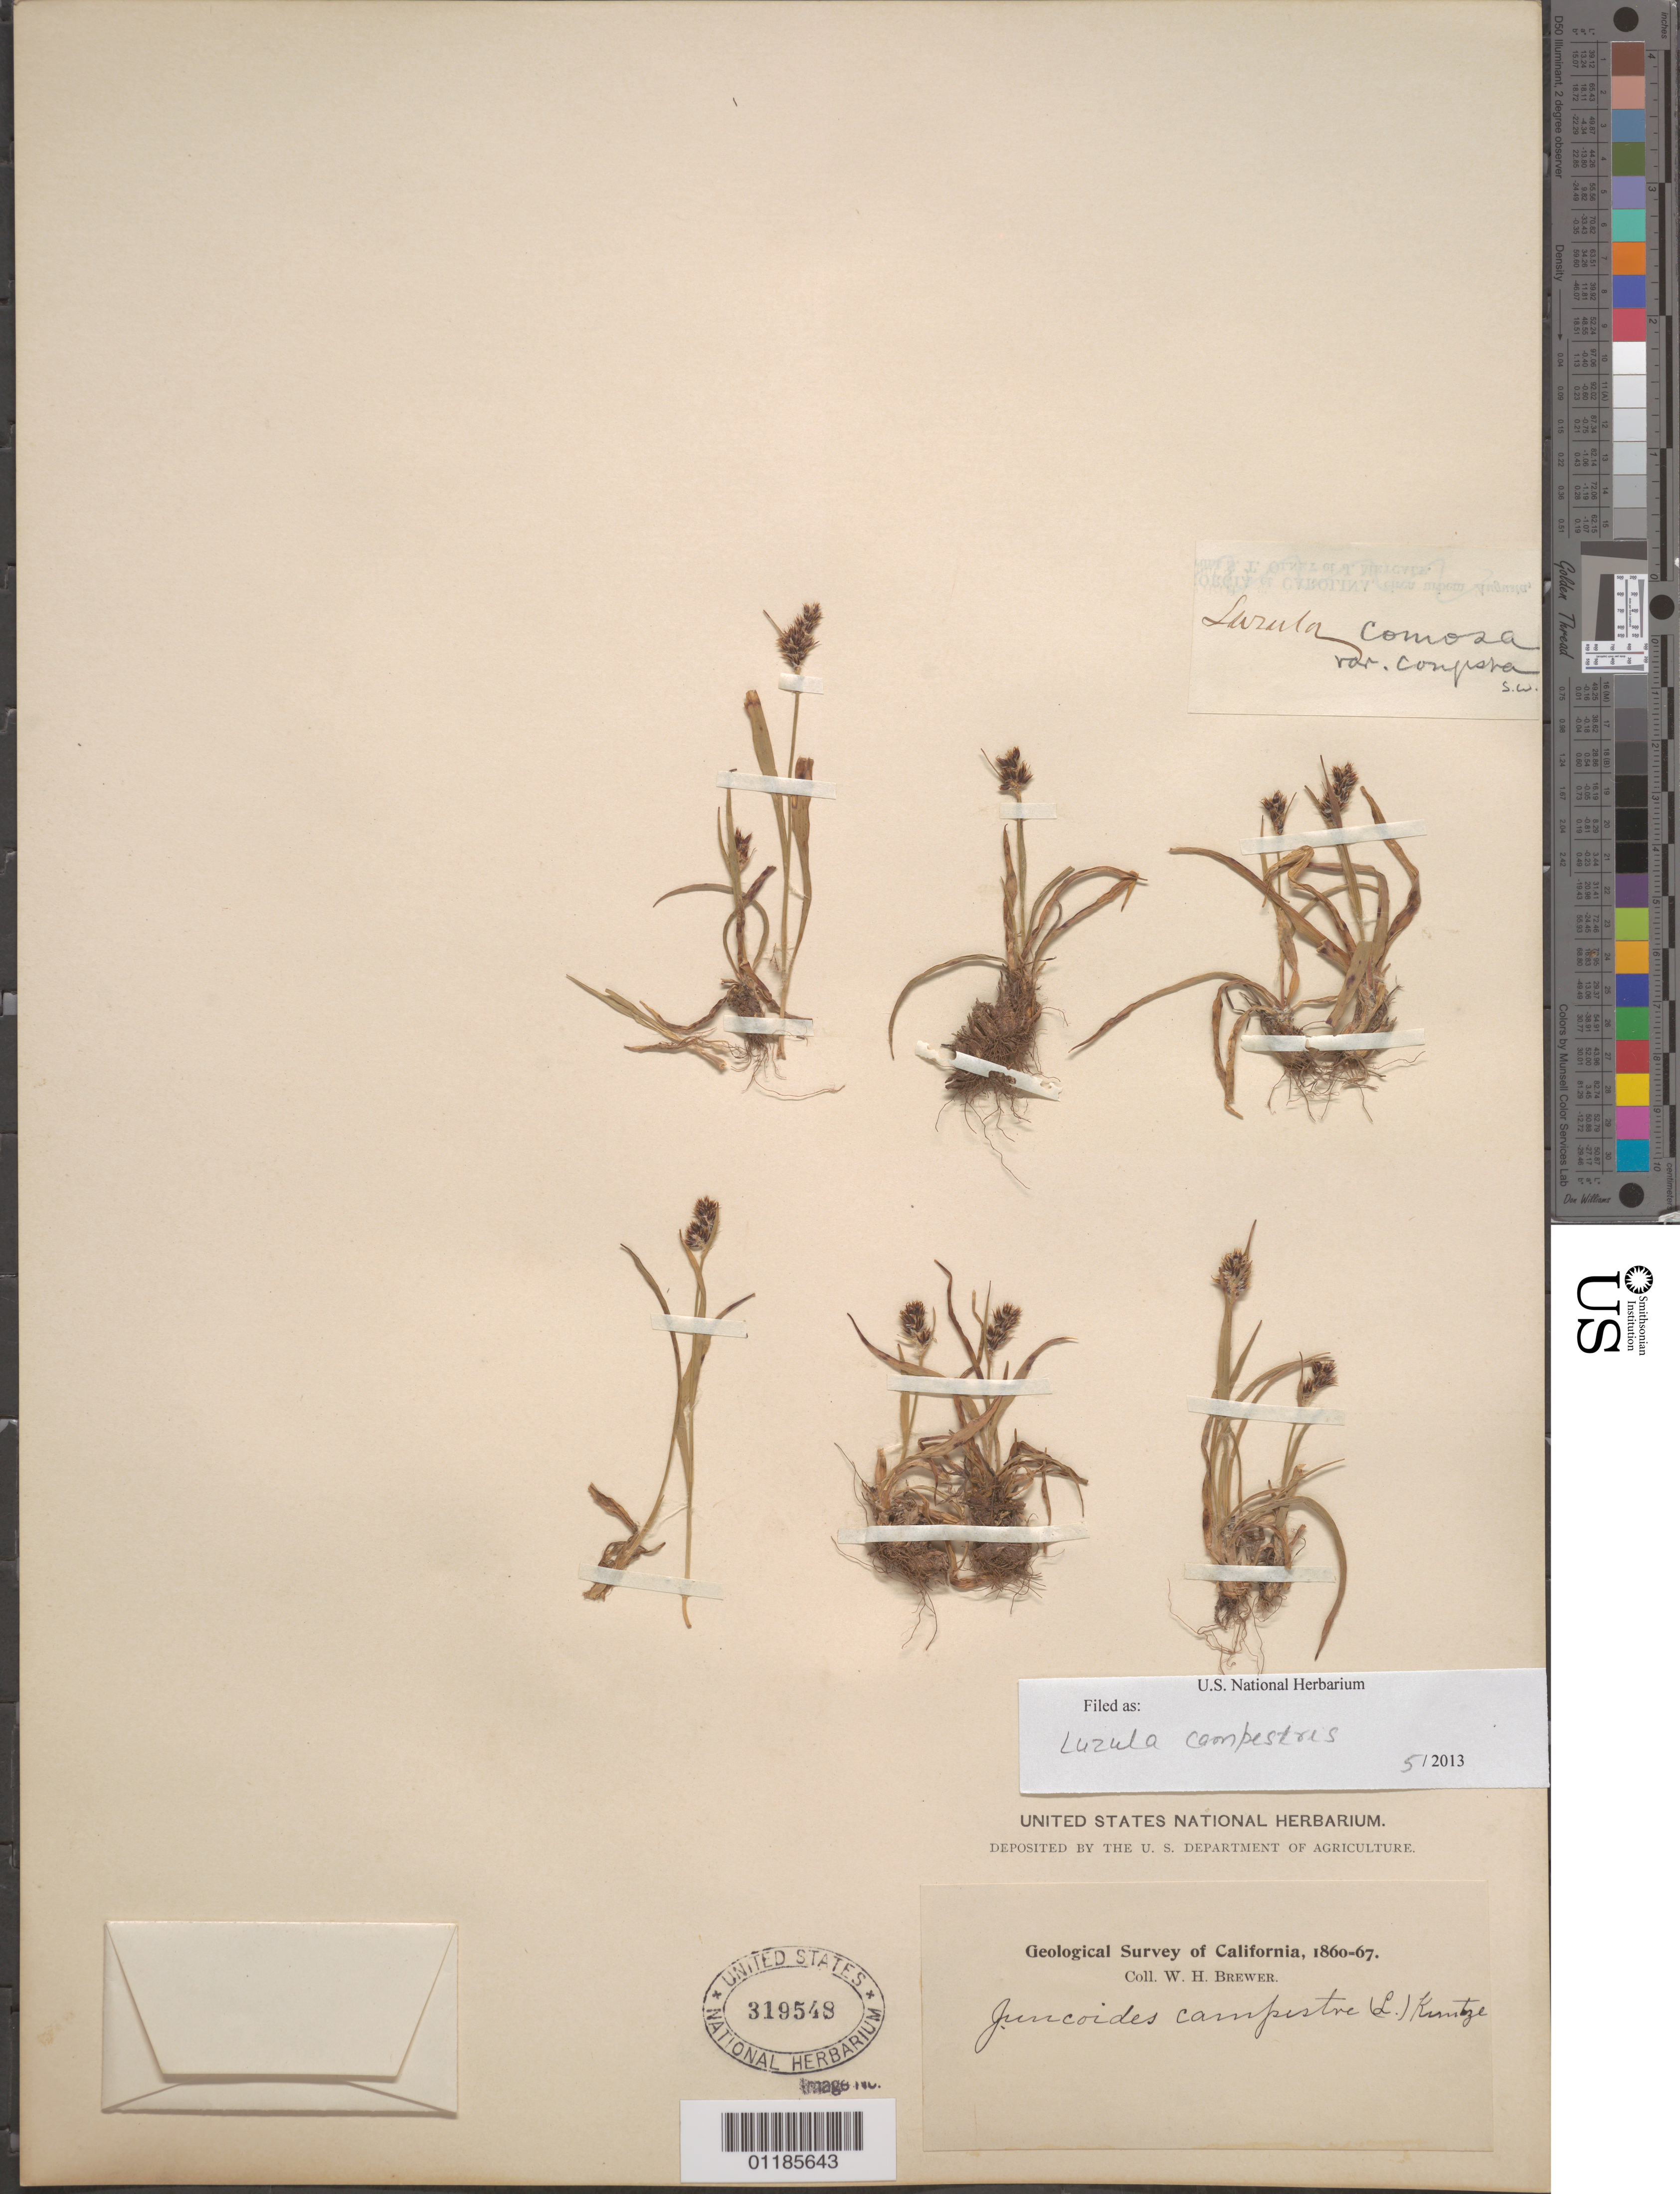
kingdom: Plantae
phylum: Tracheophyta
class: Liliopsida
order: Poales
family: Juncaceae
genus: Luzula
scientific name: Luzula campestris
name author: (L.) DC.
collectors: W. H. Brewer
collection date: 1860/1867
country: United States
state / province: California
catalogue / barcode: US 319548